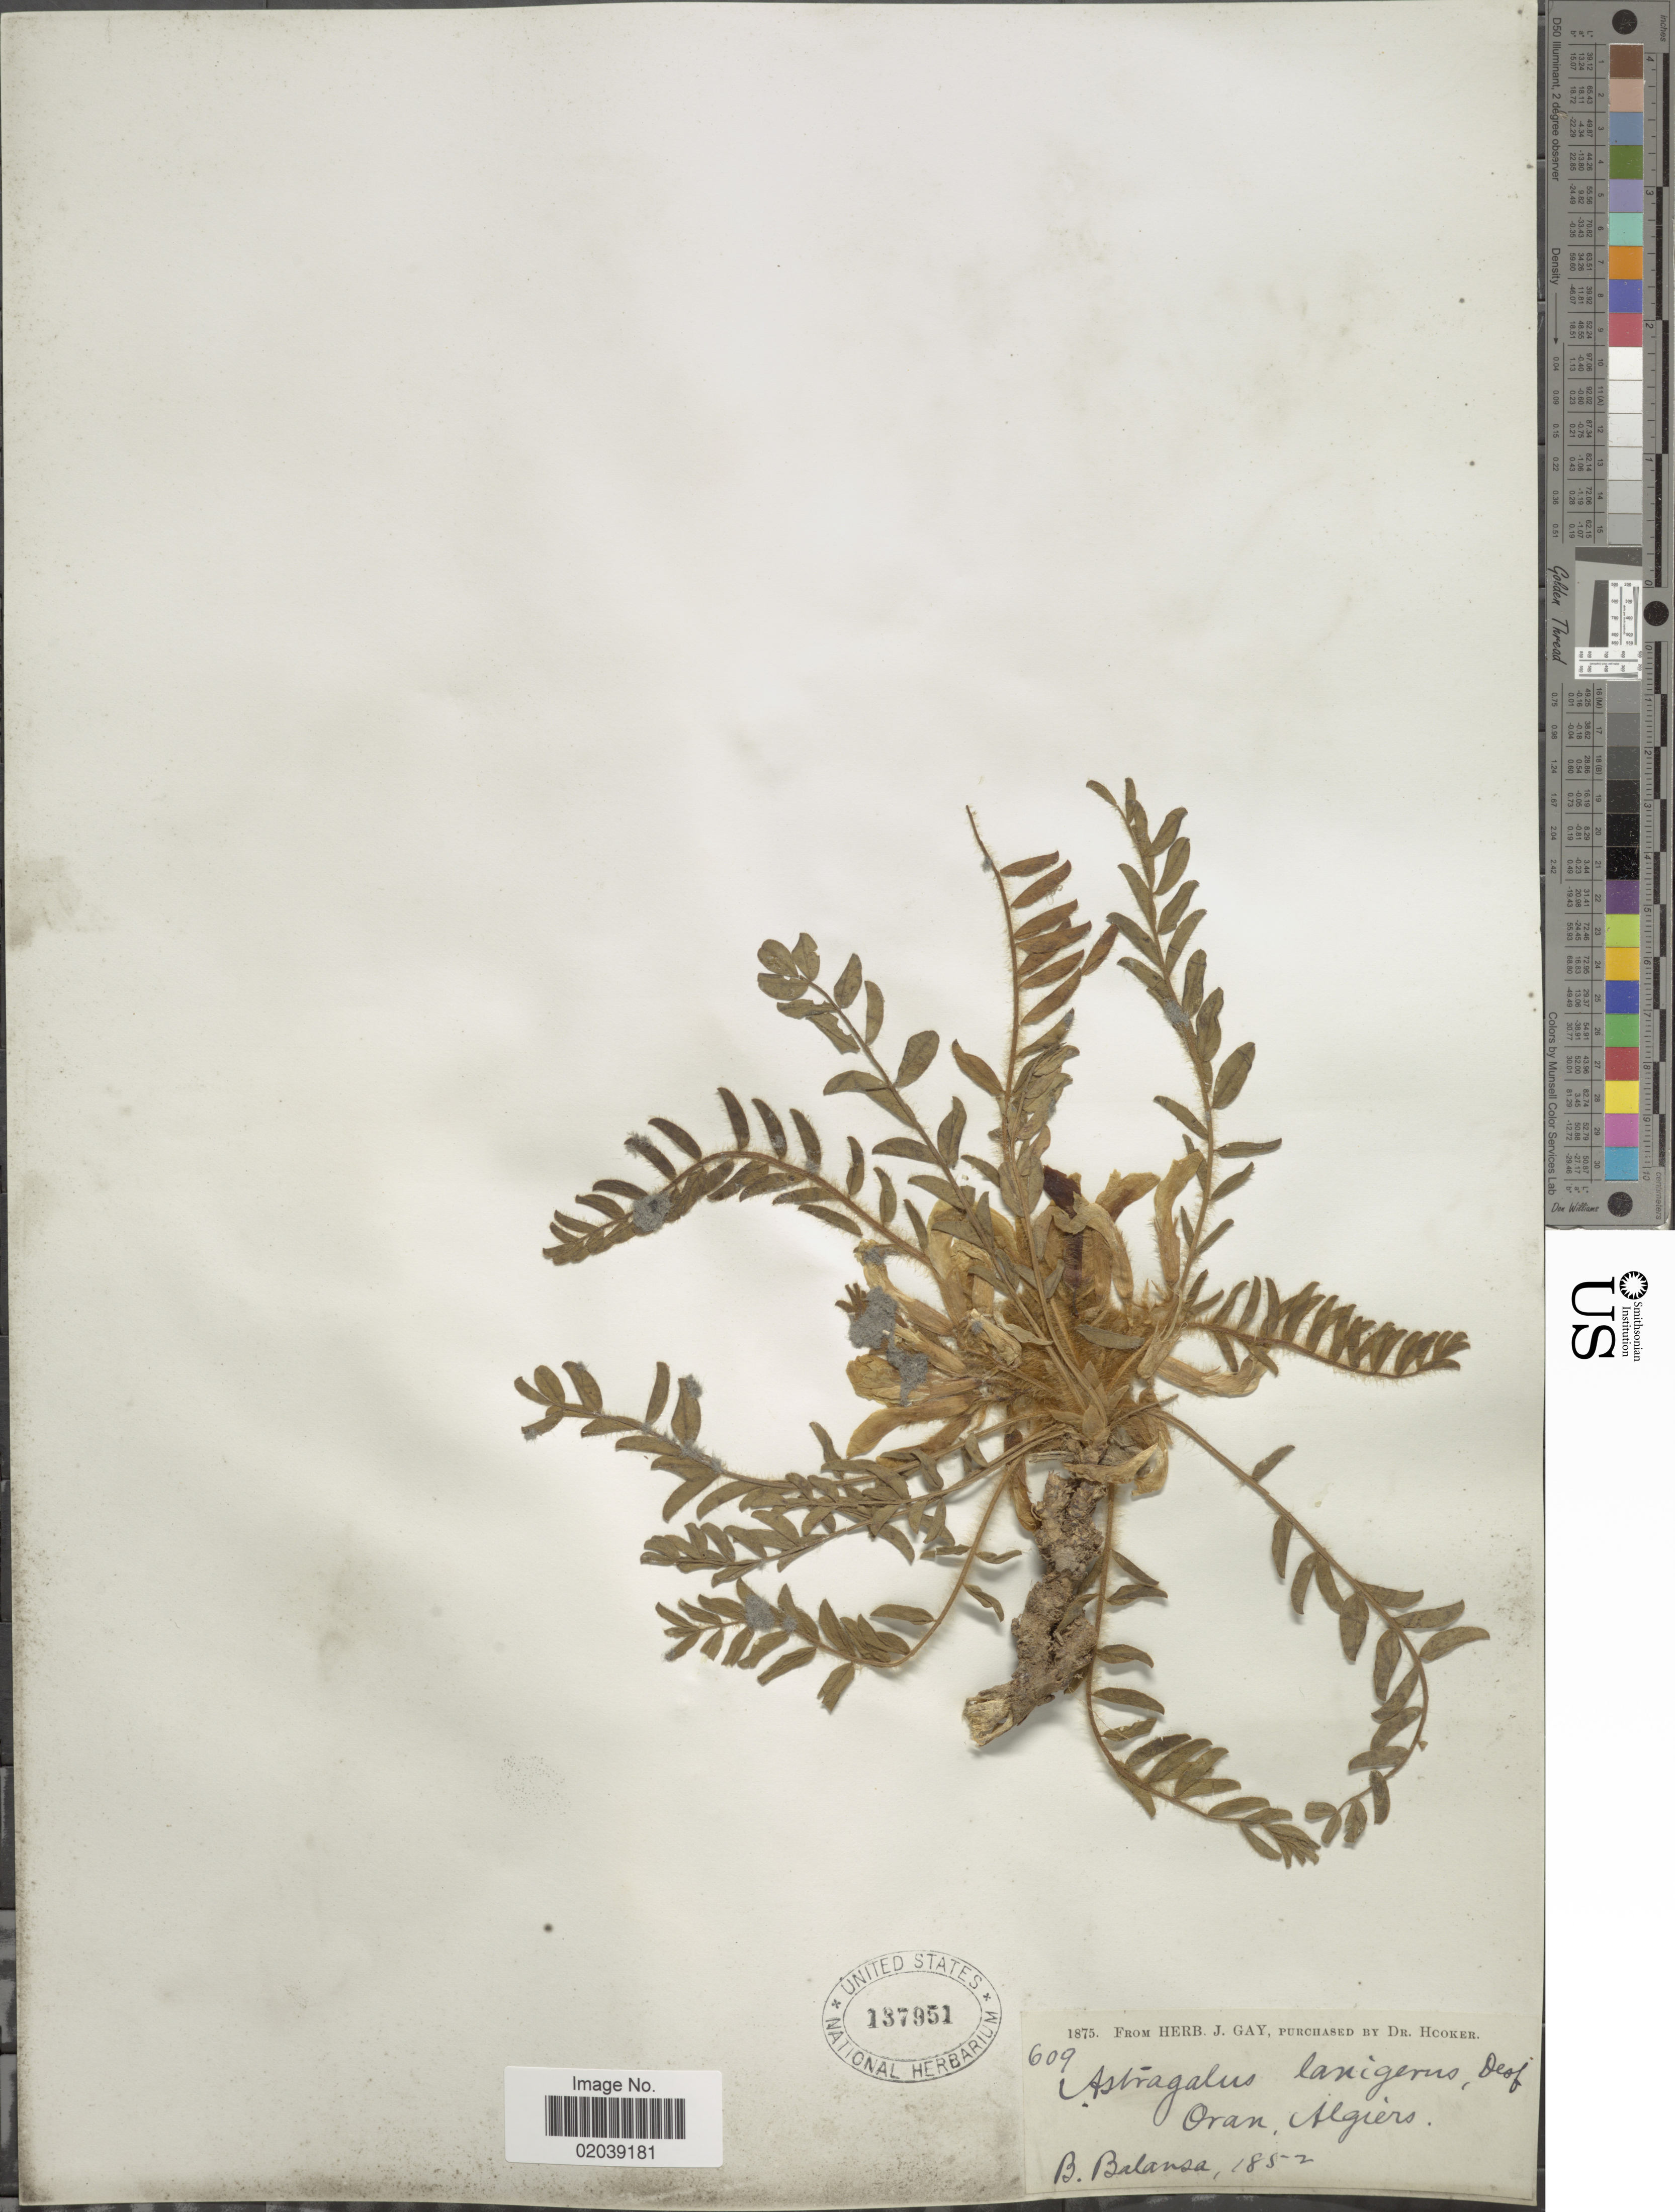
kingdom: Plantae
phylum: Tracheophyta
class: Magnoliopsida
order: Fabales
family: Fabaceae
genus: Astragalus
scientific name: Astragalus lanigerus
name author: Desf.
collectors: B. Balansa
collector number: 609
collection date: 1852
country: Algeria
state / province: Oran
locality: Oram, Algiers.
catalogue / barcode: US 137951